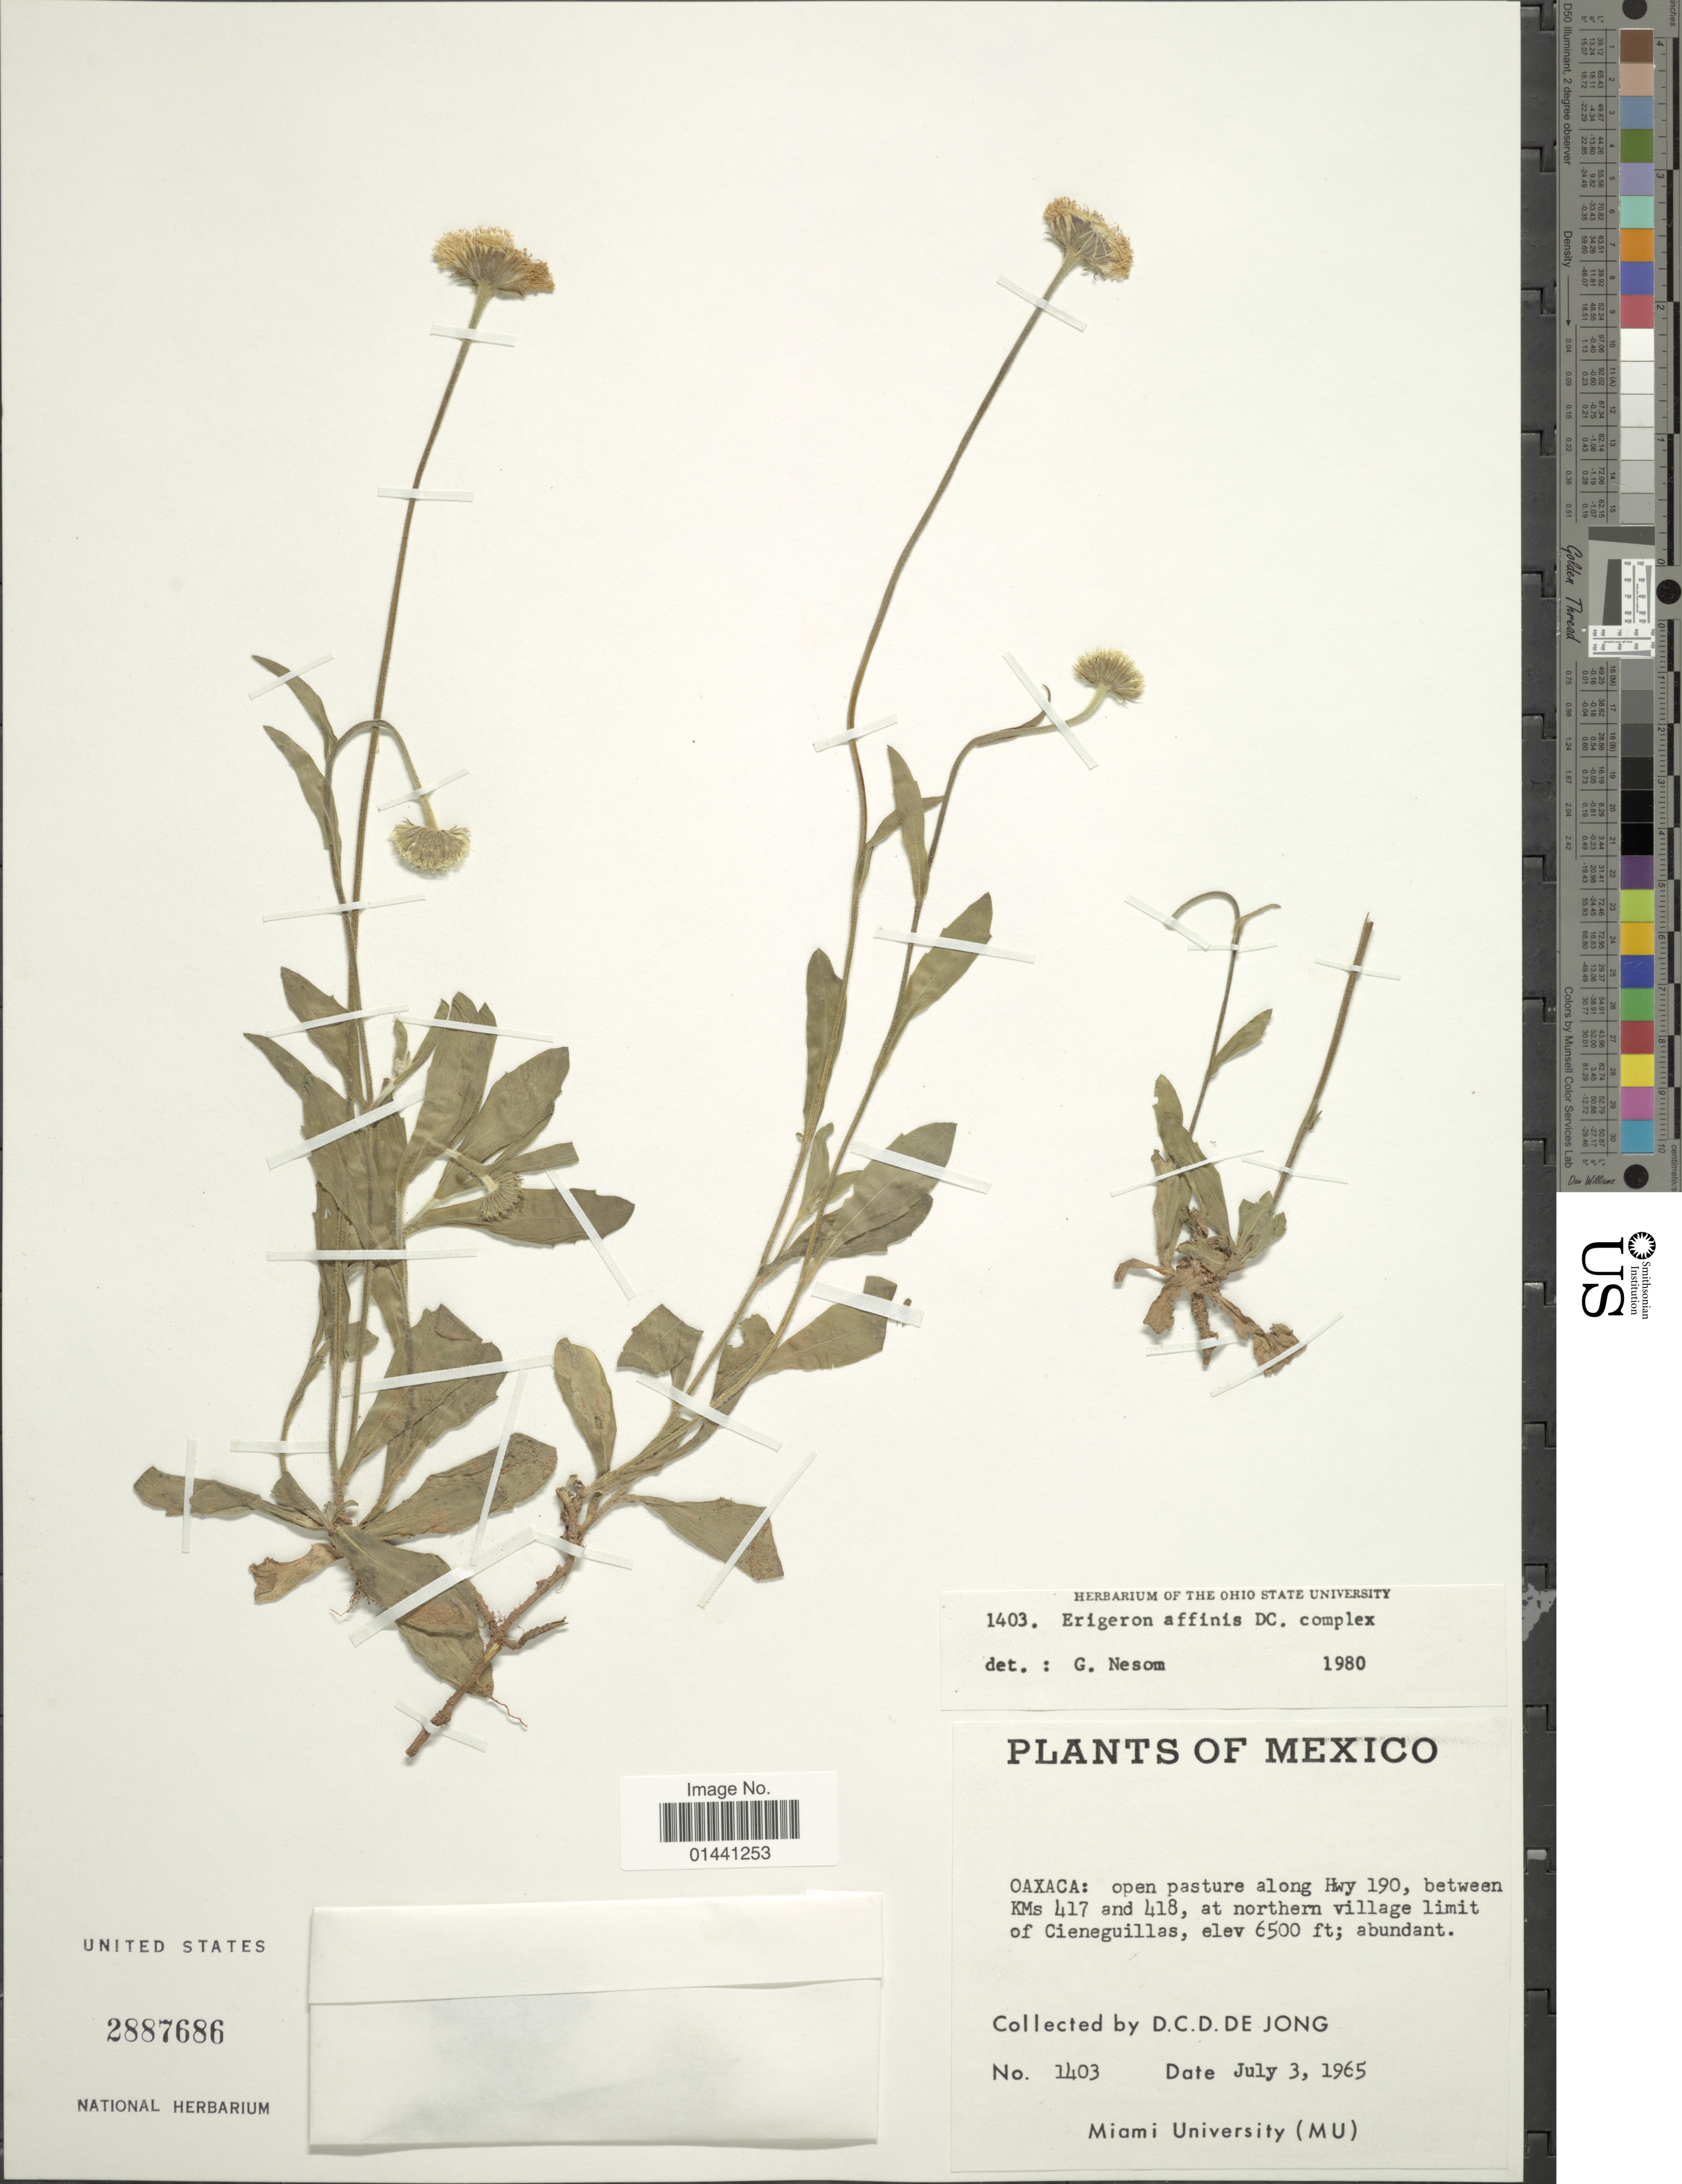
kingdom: Plantae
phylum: Tracheophyta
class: Magnoliopsida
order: Asterales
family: Asteraceae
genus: Erigeron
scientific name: Erigeron affinis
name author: V.M. Badillo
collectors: D. De Jong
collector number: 1403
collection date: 1965-07-03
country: Mexico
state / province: Oaxaca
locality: Open pasture along Hwy 190, between KMs 417 and 418, at northern village limit of Cieneguillas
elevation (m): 1981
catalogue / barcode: US 2887686